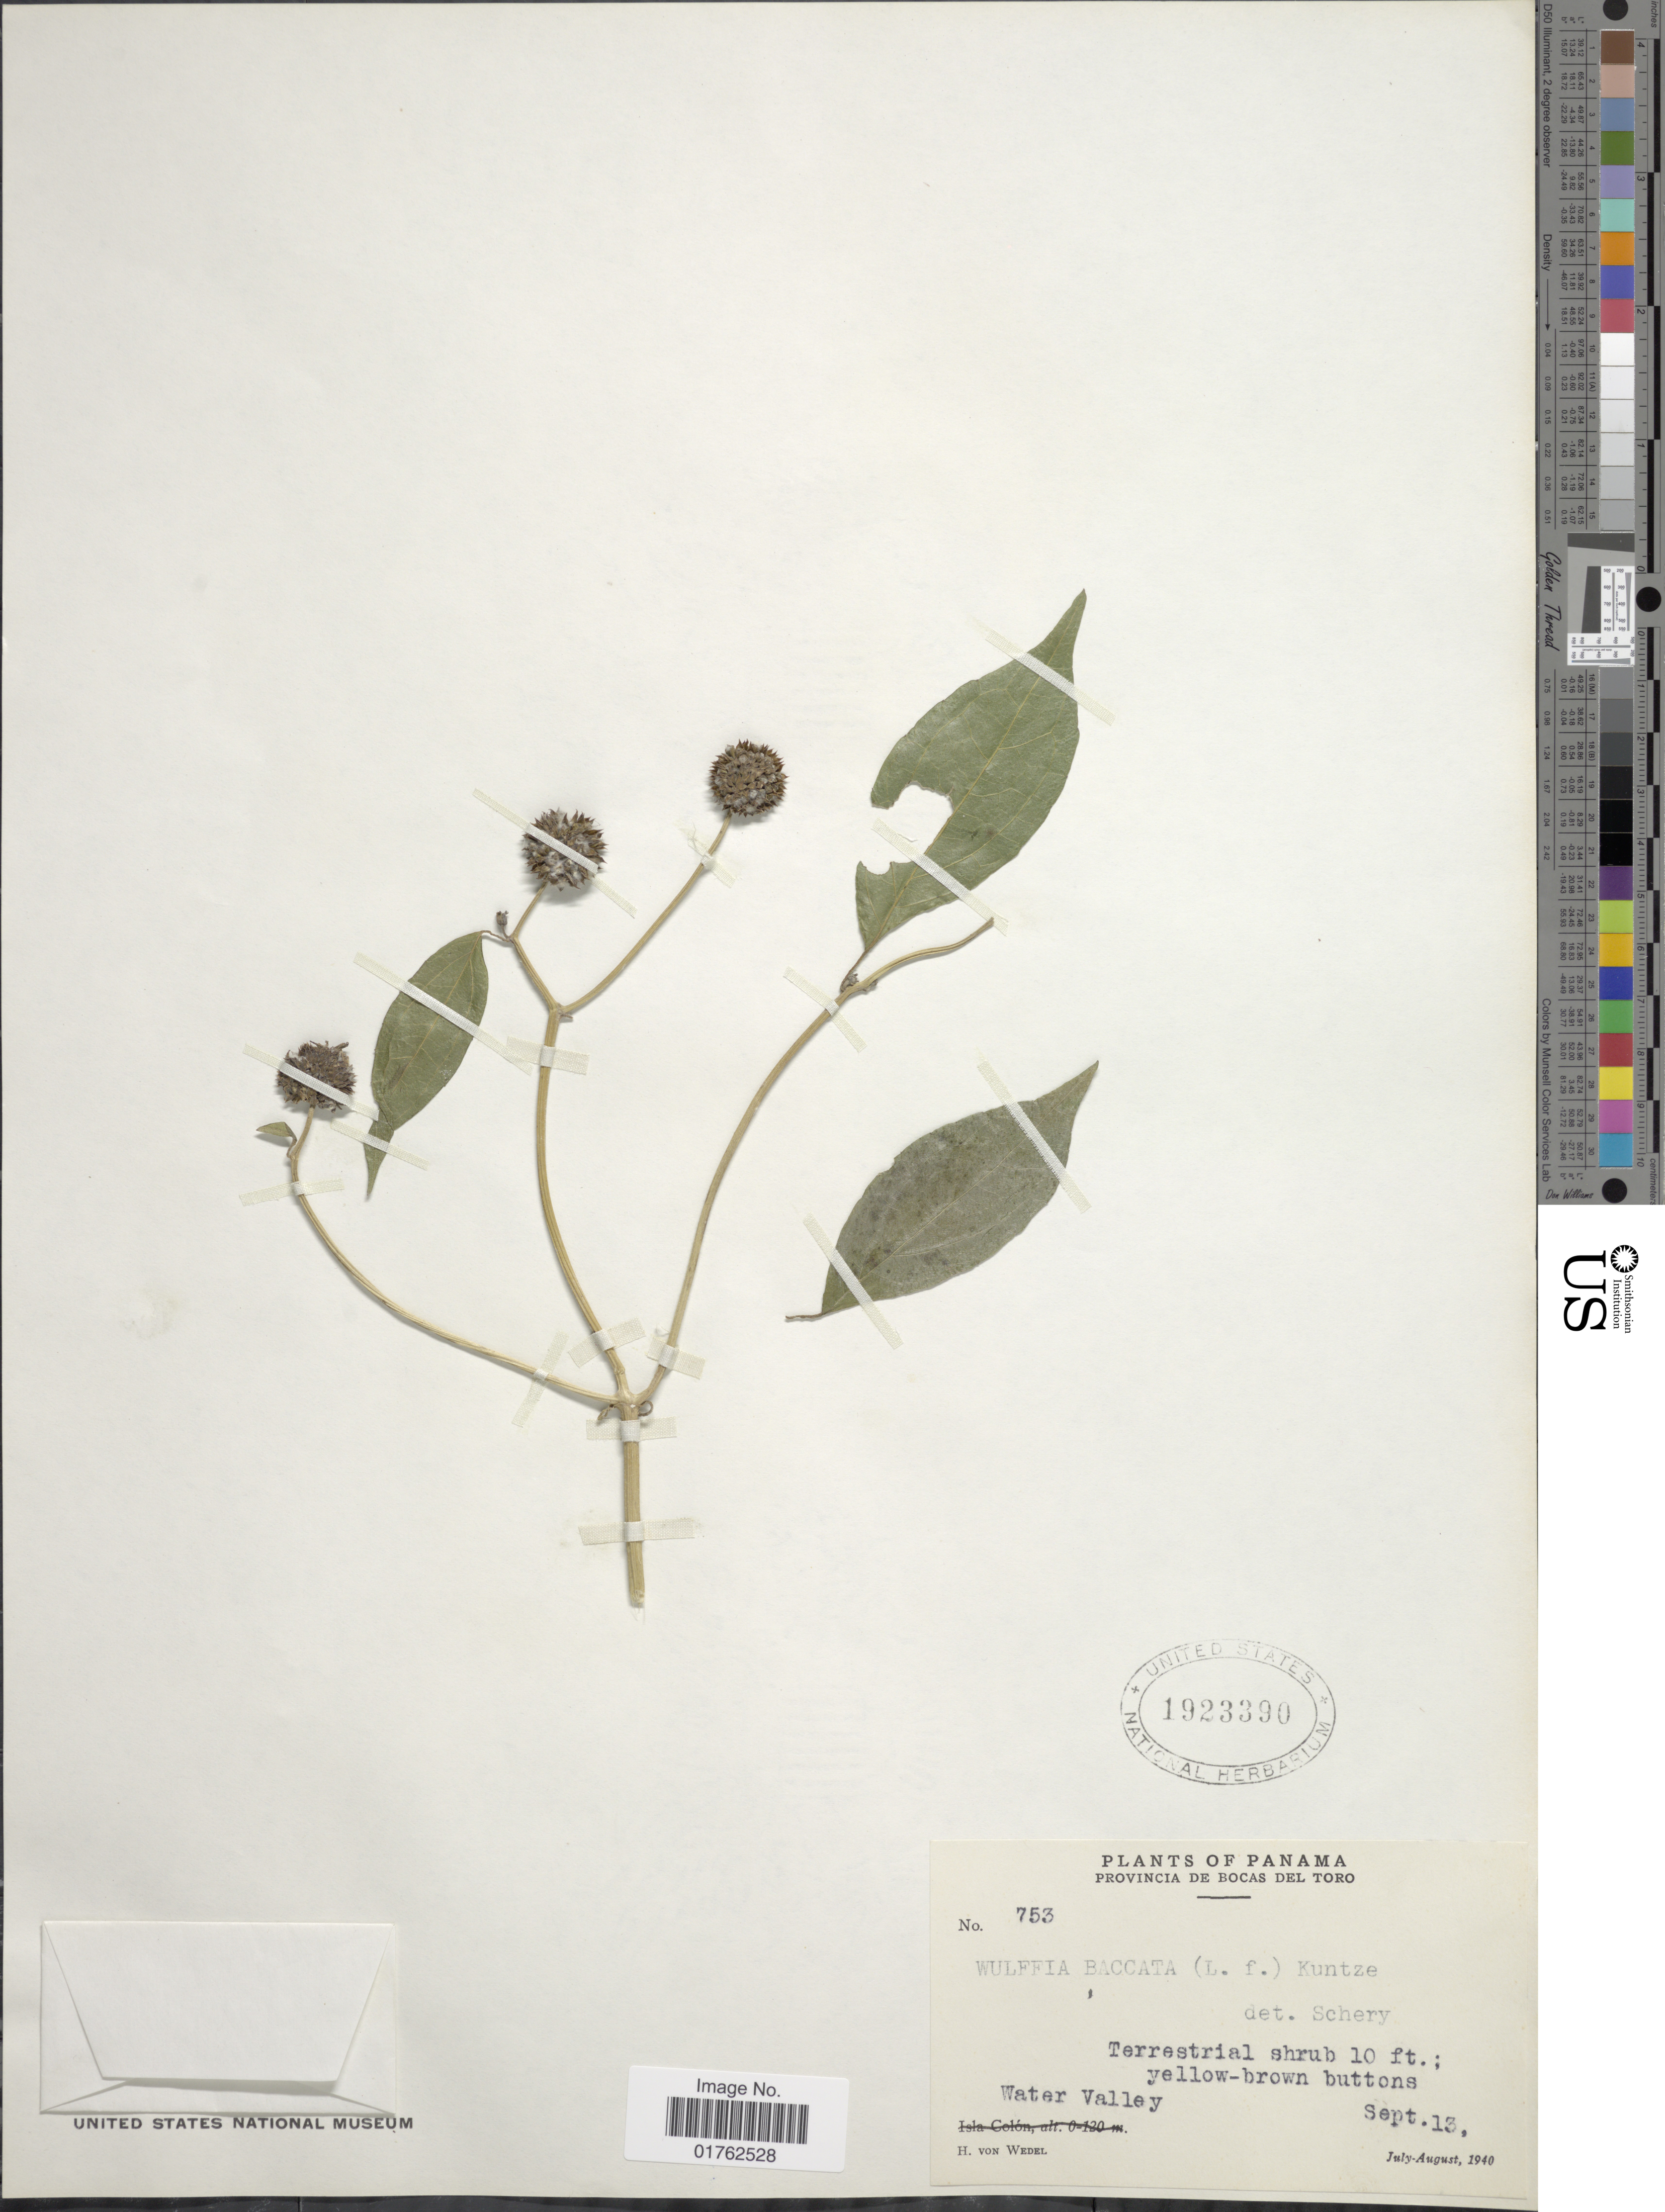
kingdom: Plantae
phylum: Tracheophyta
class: Magnoliopsida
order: Asterales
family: Asteraceae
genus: Wulffia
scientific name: Wulffia baccata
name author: (L. f.) Kuntze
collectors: H. von Wedel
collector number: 753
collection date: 1940-09-13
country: Panama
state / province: Bocas del Toro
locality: Water Valley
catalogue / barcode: US 1923390